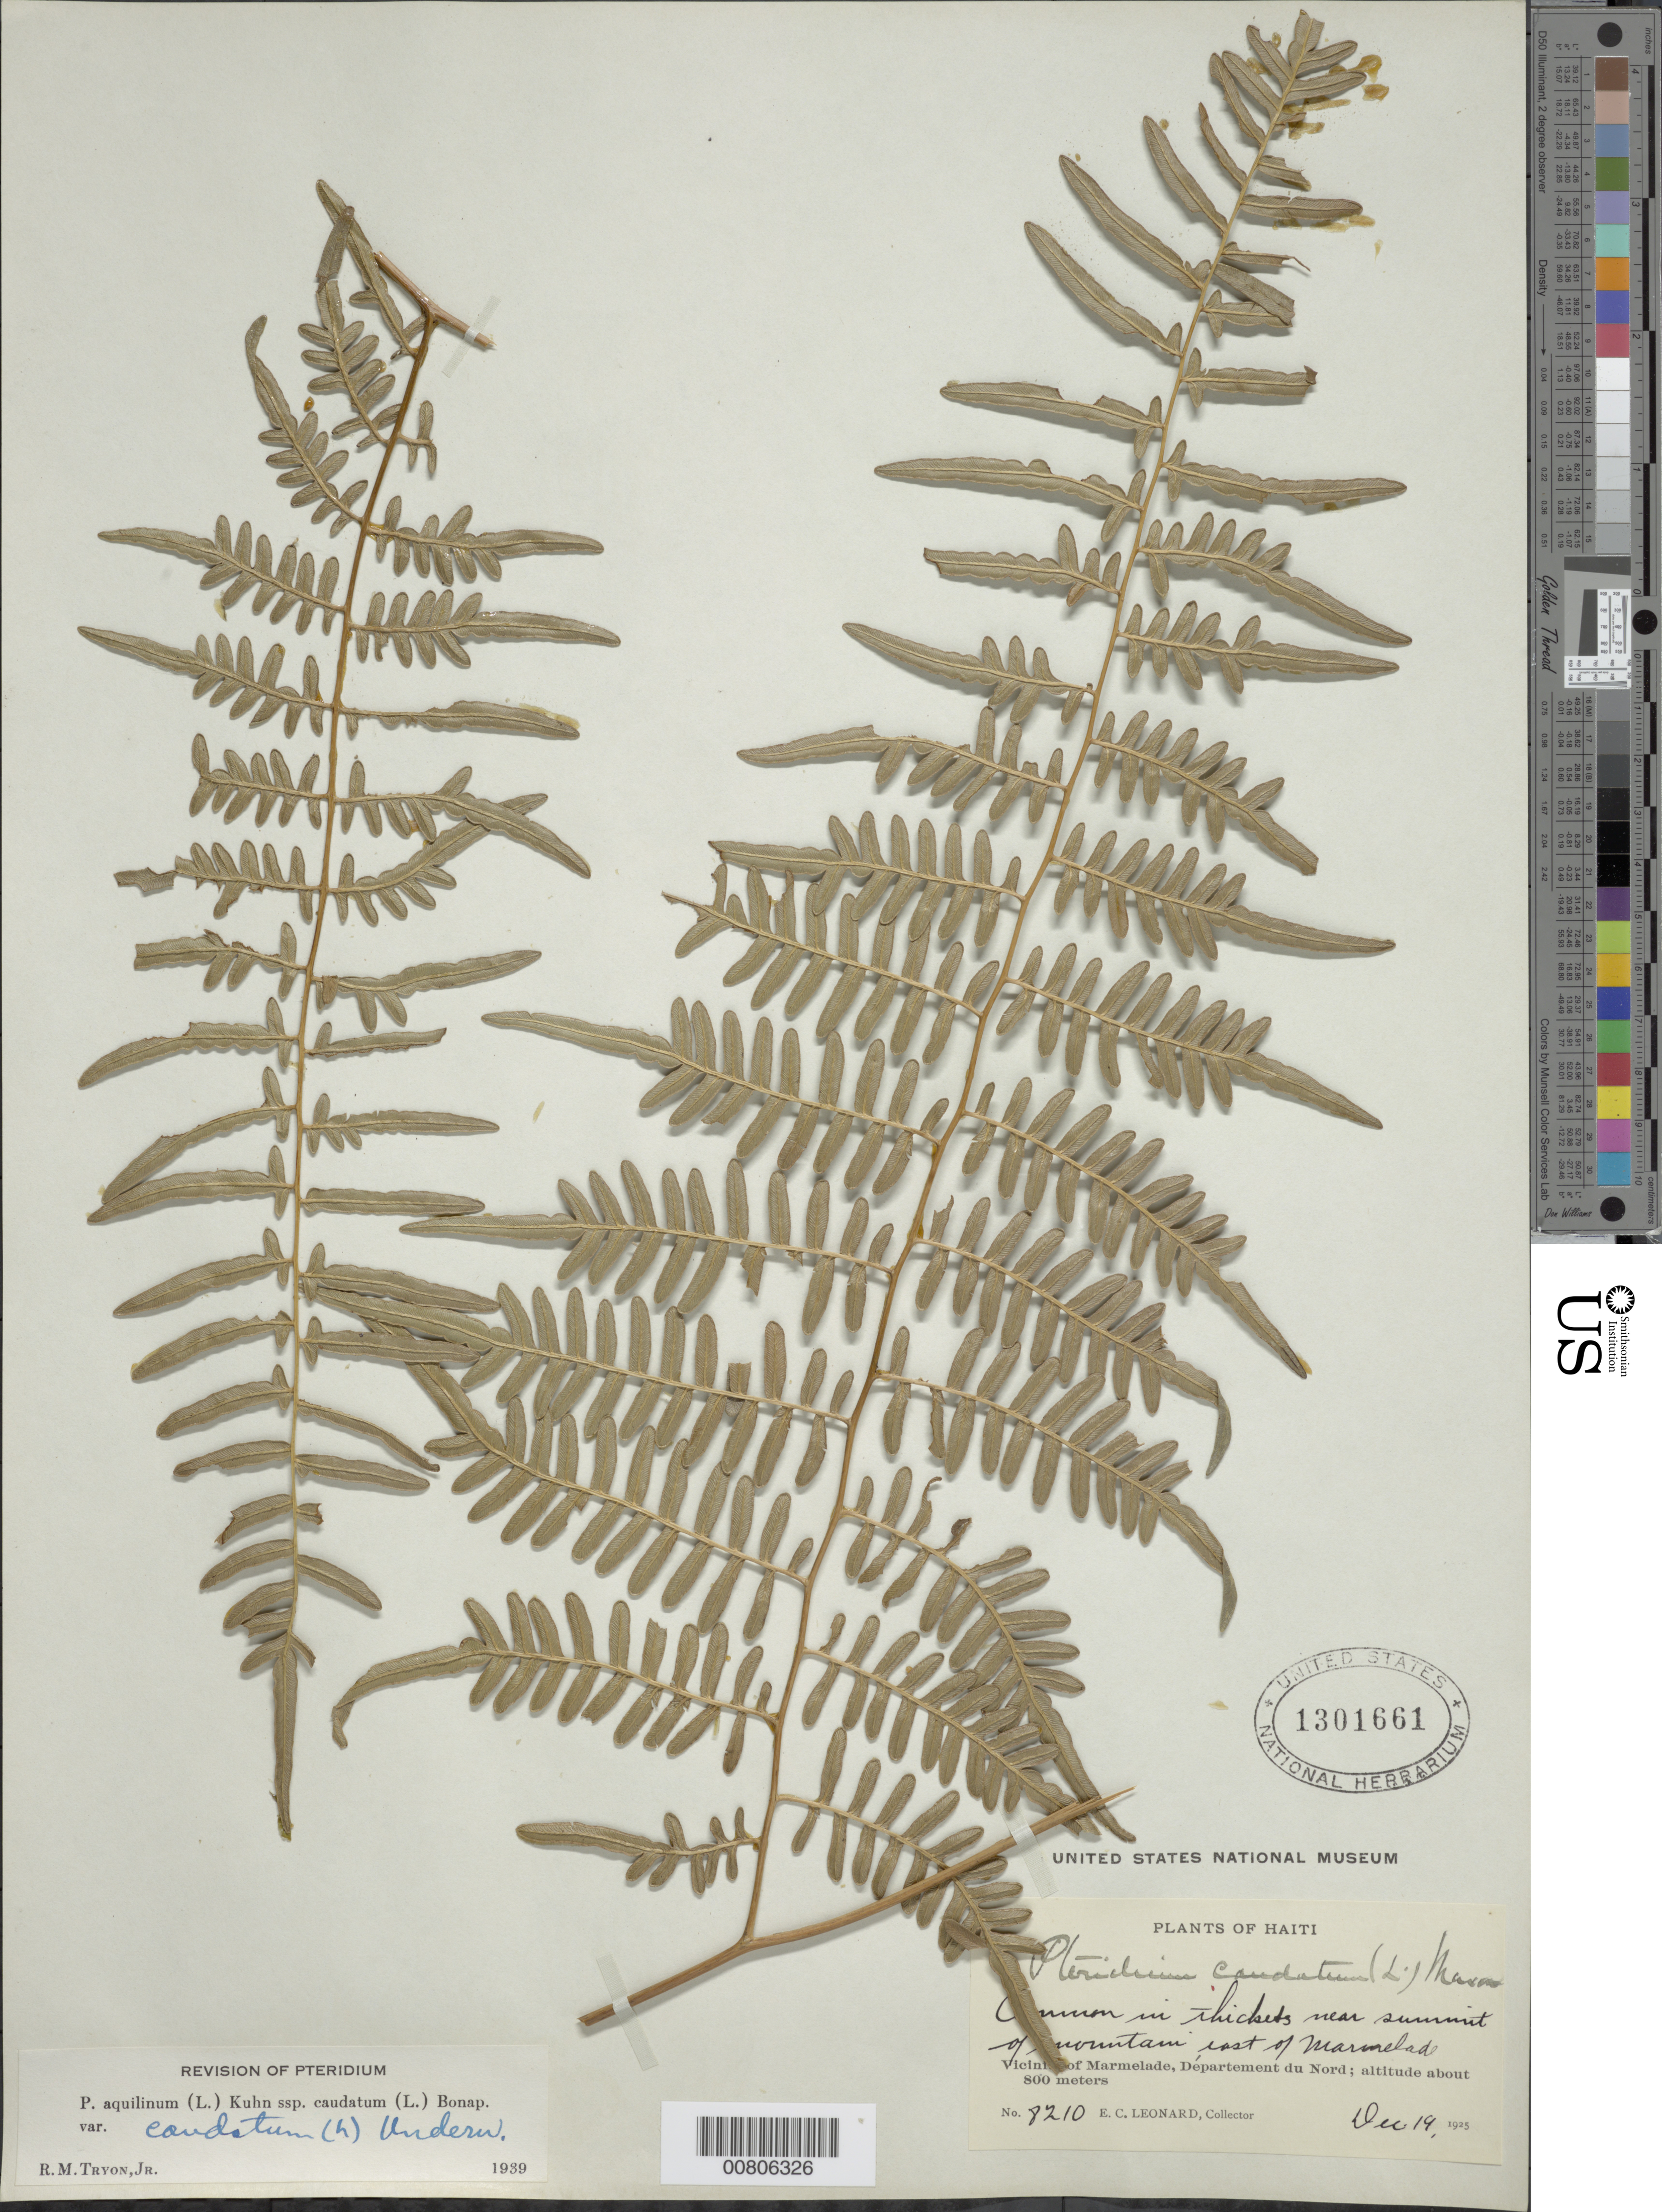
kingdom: Plantae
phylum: Tracheophyta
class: Polypodiopsida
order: Polypodiales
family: Dennstaedtiaceae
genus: Pteridium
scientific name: Pteridium caudatum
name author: (L.) Maxon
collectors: E. C. Leonard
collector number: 8210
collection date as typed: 19 Dec 1925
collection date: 1925-12-19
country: Haiti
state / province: Nord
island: Hispaniola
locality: Marmelade, E of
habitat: Thickets near summit of mountain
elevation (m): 800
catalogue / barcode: US 1301661